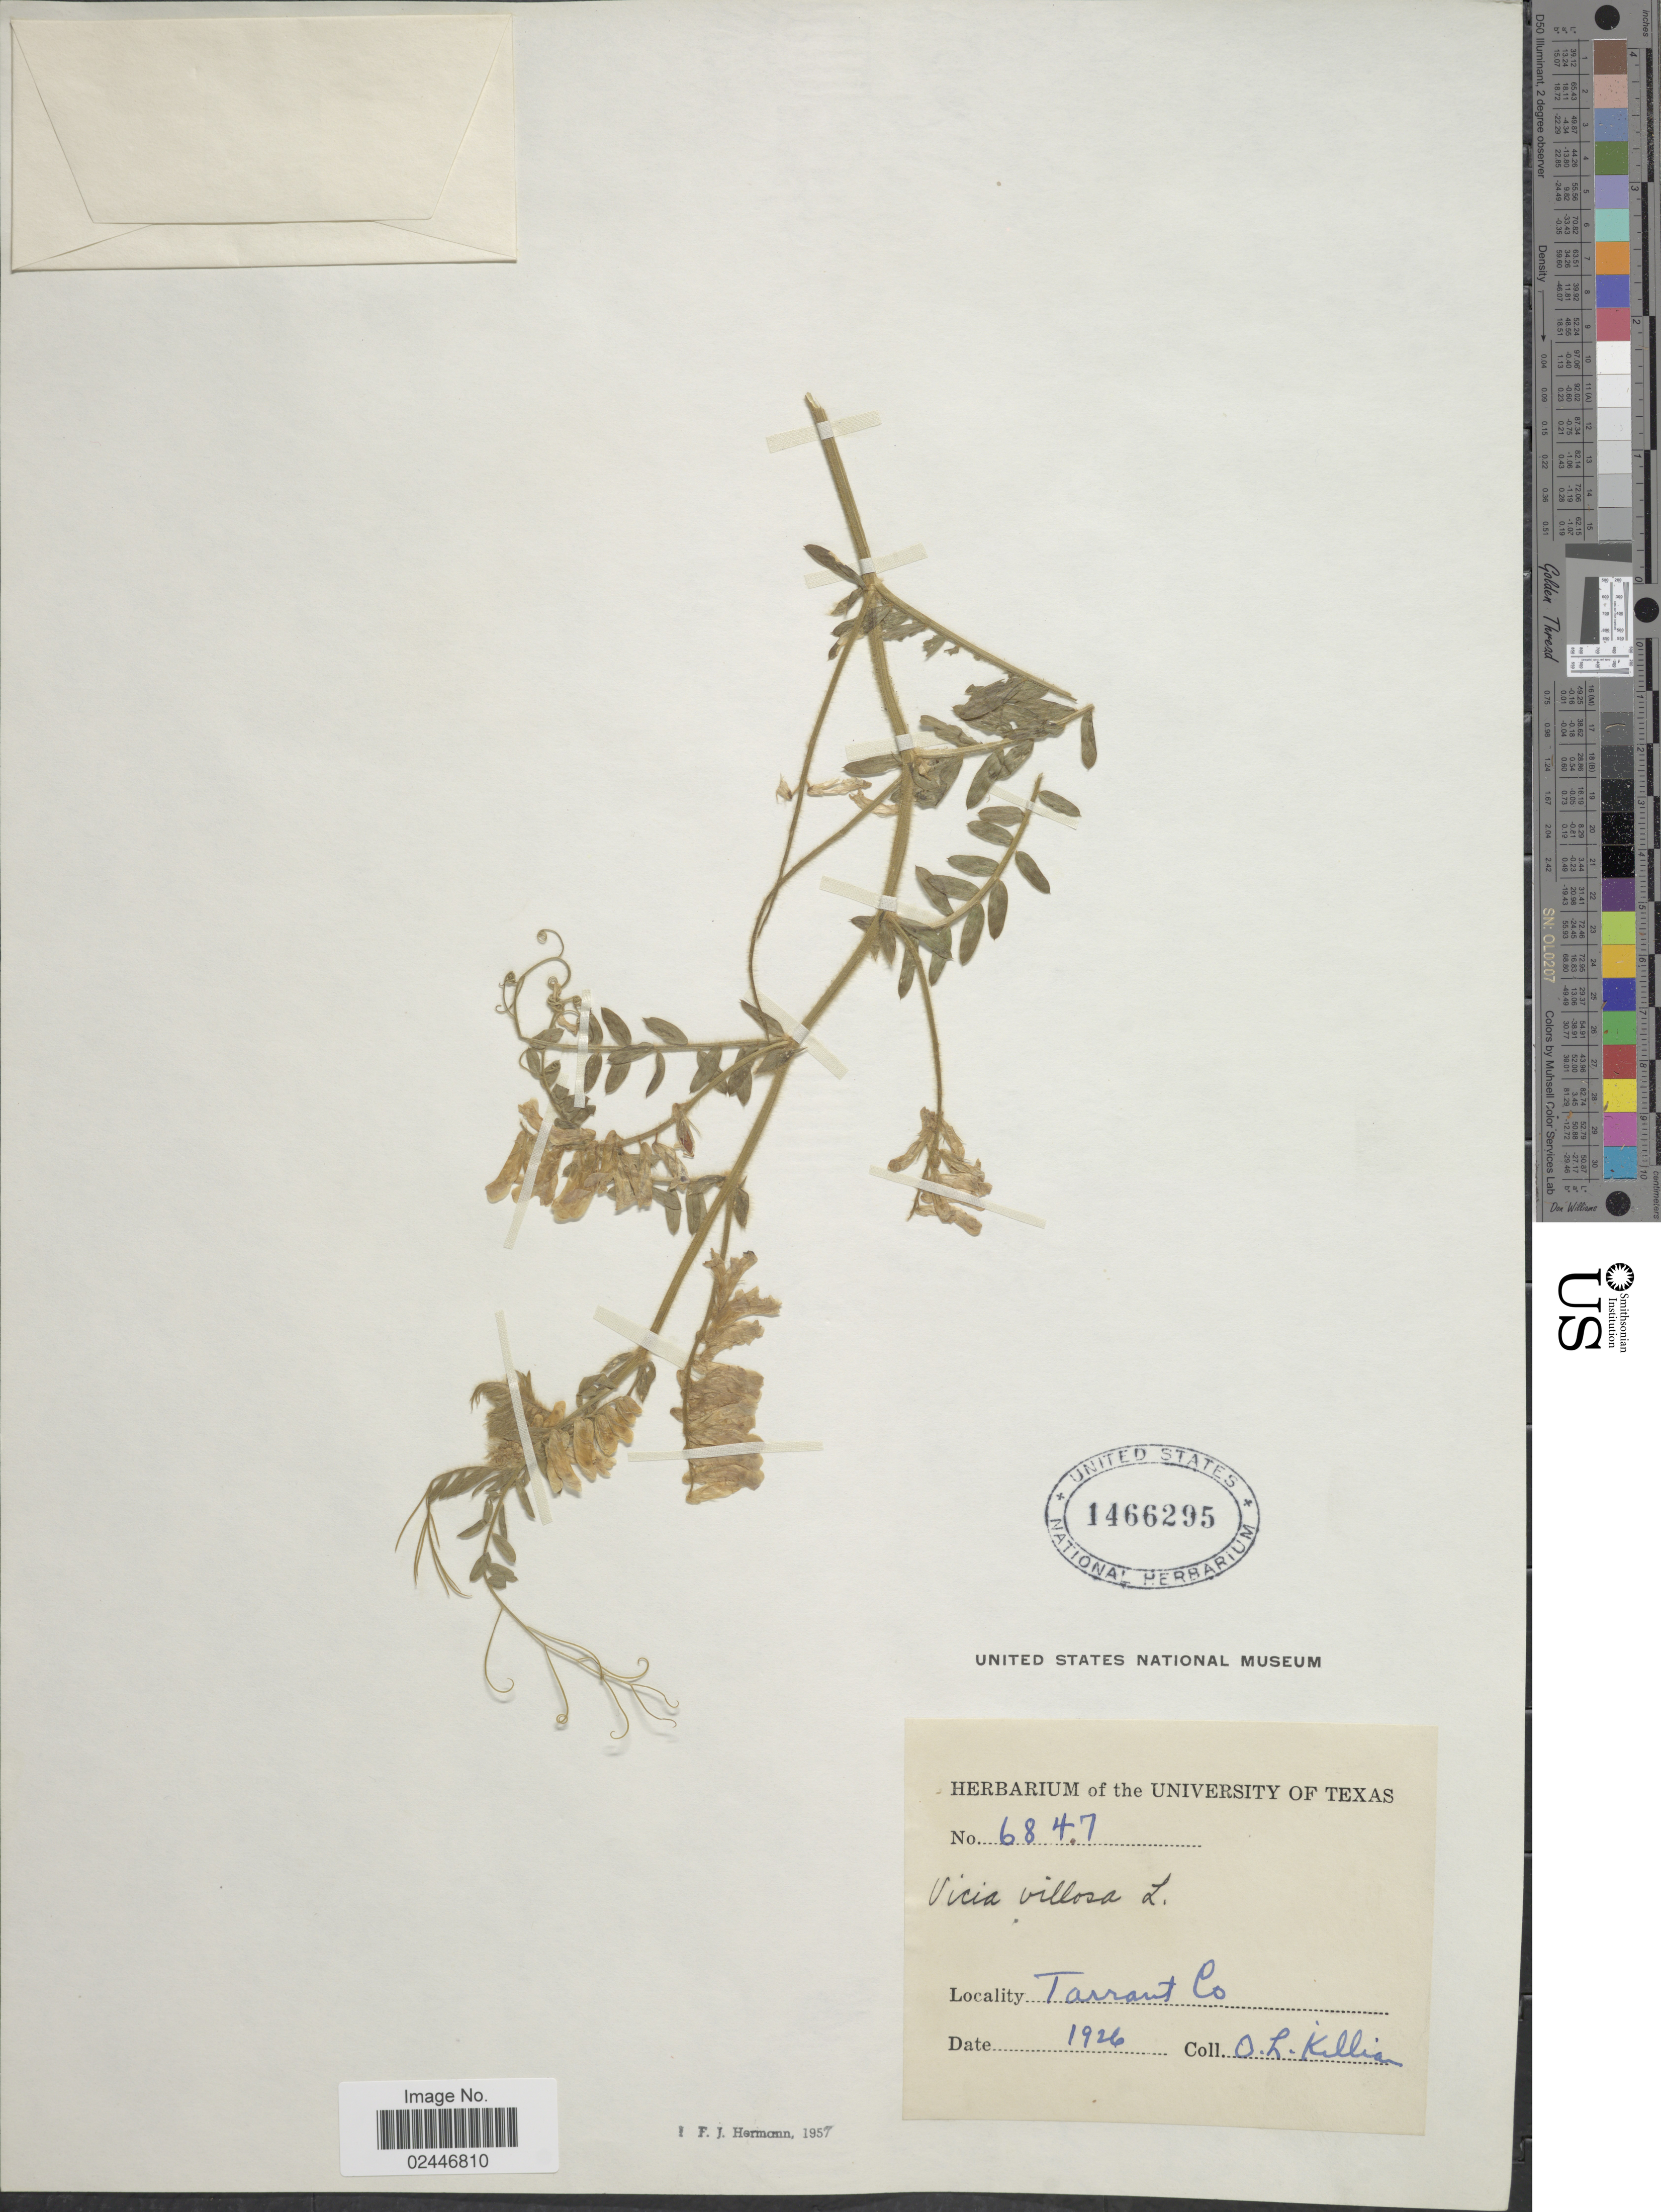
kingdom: Plantae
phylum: Tracheophyta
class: Magnoliopsida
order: Fabales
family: Fabaceae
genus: Vicia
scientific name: Vicia villosa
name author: Roth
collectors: O. Killian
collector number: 6847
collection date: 1926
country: United States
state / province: Texas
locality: Tarrant Co.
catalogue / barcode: US 1466295